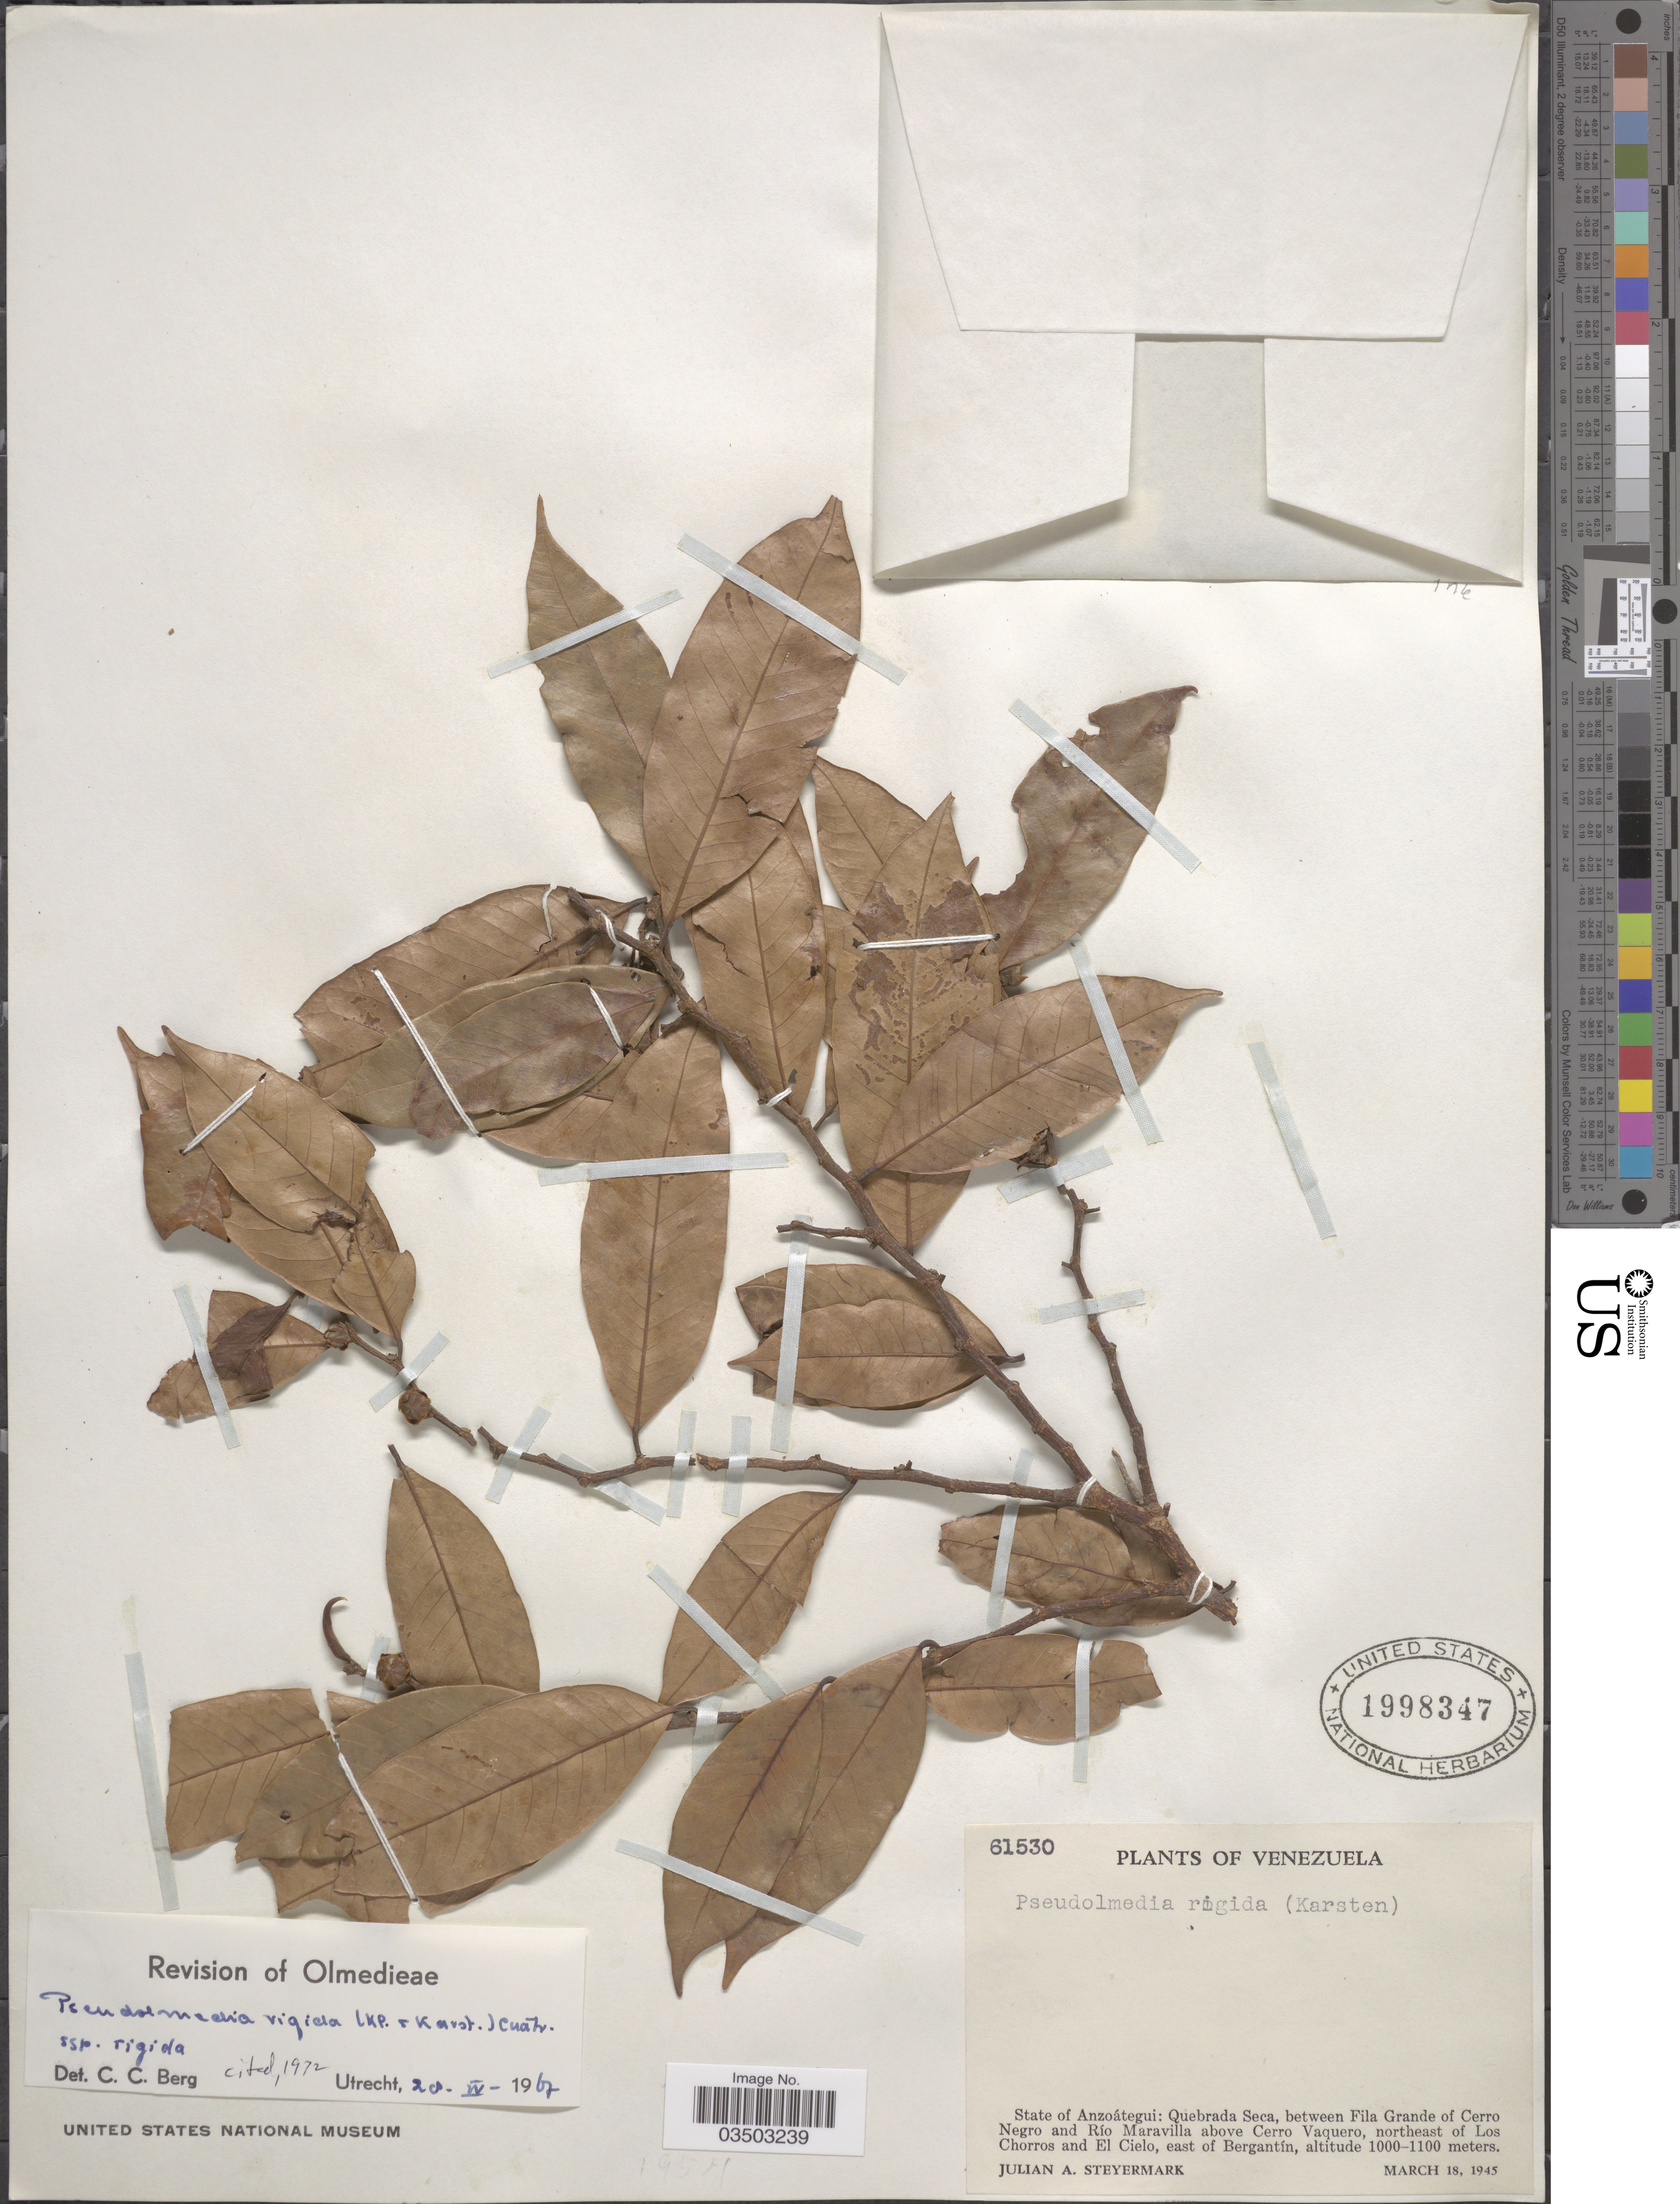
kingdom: Plantae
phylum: Tracheophyta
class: Magnoliopsida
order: Rosales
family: Moraceae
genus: Pseudolmedia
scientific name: Pseudolmedia rigida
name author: (Klotzsch & H. Karst.) Cuatrec.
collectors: J. Steyermark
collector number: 61530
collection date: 1945-03-18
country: Venezuela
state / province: Anzoategui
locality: Quebrada Seca, between Fila Grande of Cerro Negro and Río Maravilla above Cerro Vaquero, northeast of Los Chorros and El Cielo, east of Bergantín.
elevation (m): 1000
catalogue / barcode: US 1998347